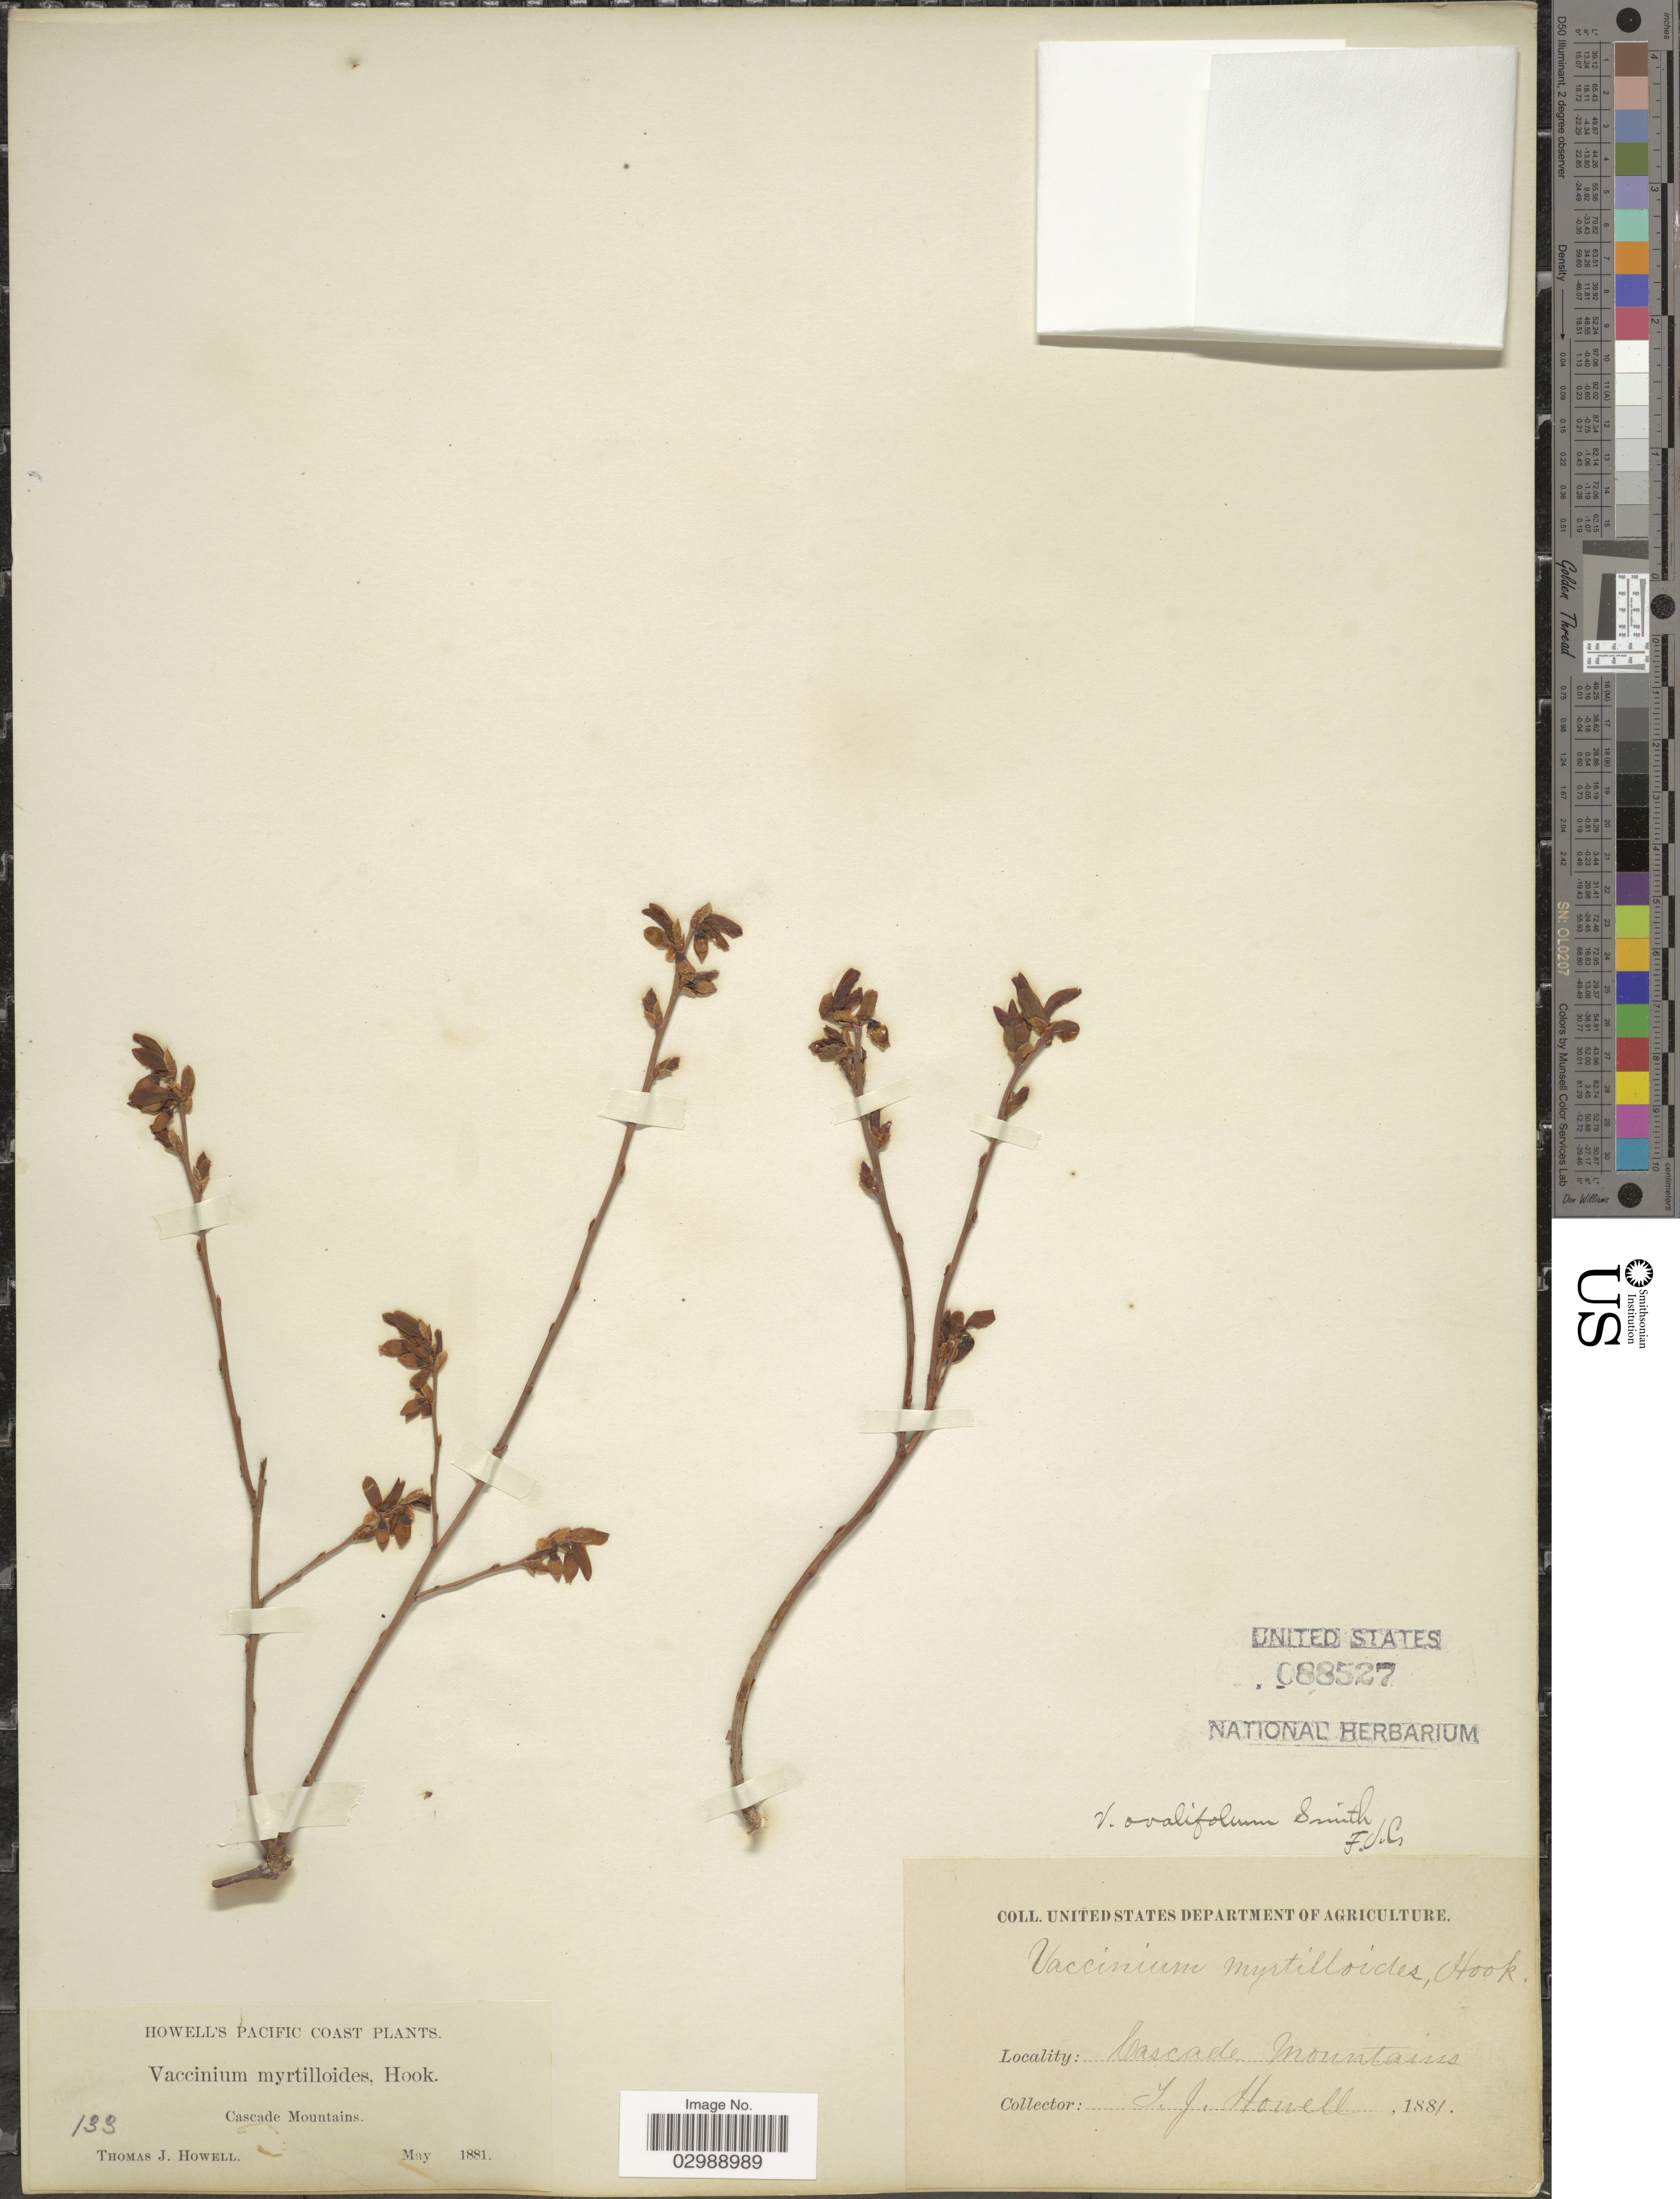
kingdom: Plantae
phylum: Tracheophyta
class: Magnoliopsida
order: Ericales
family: Ericaceae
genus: Vaccinium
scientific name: Vaccinium ovalifolium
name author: Sm.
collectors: T. J. Howell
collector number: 133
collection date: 1881-05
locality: Pacific Coast. Cascade Mountains.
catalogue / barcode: US 88527